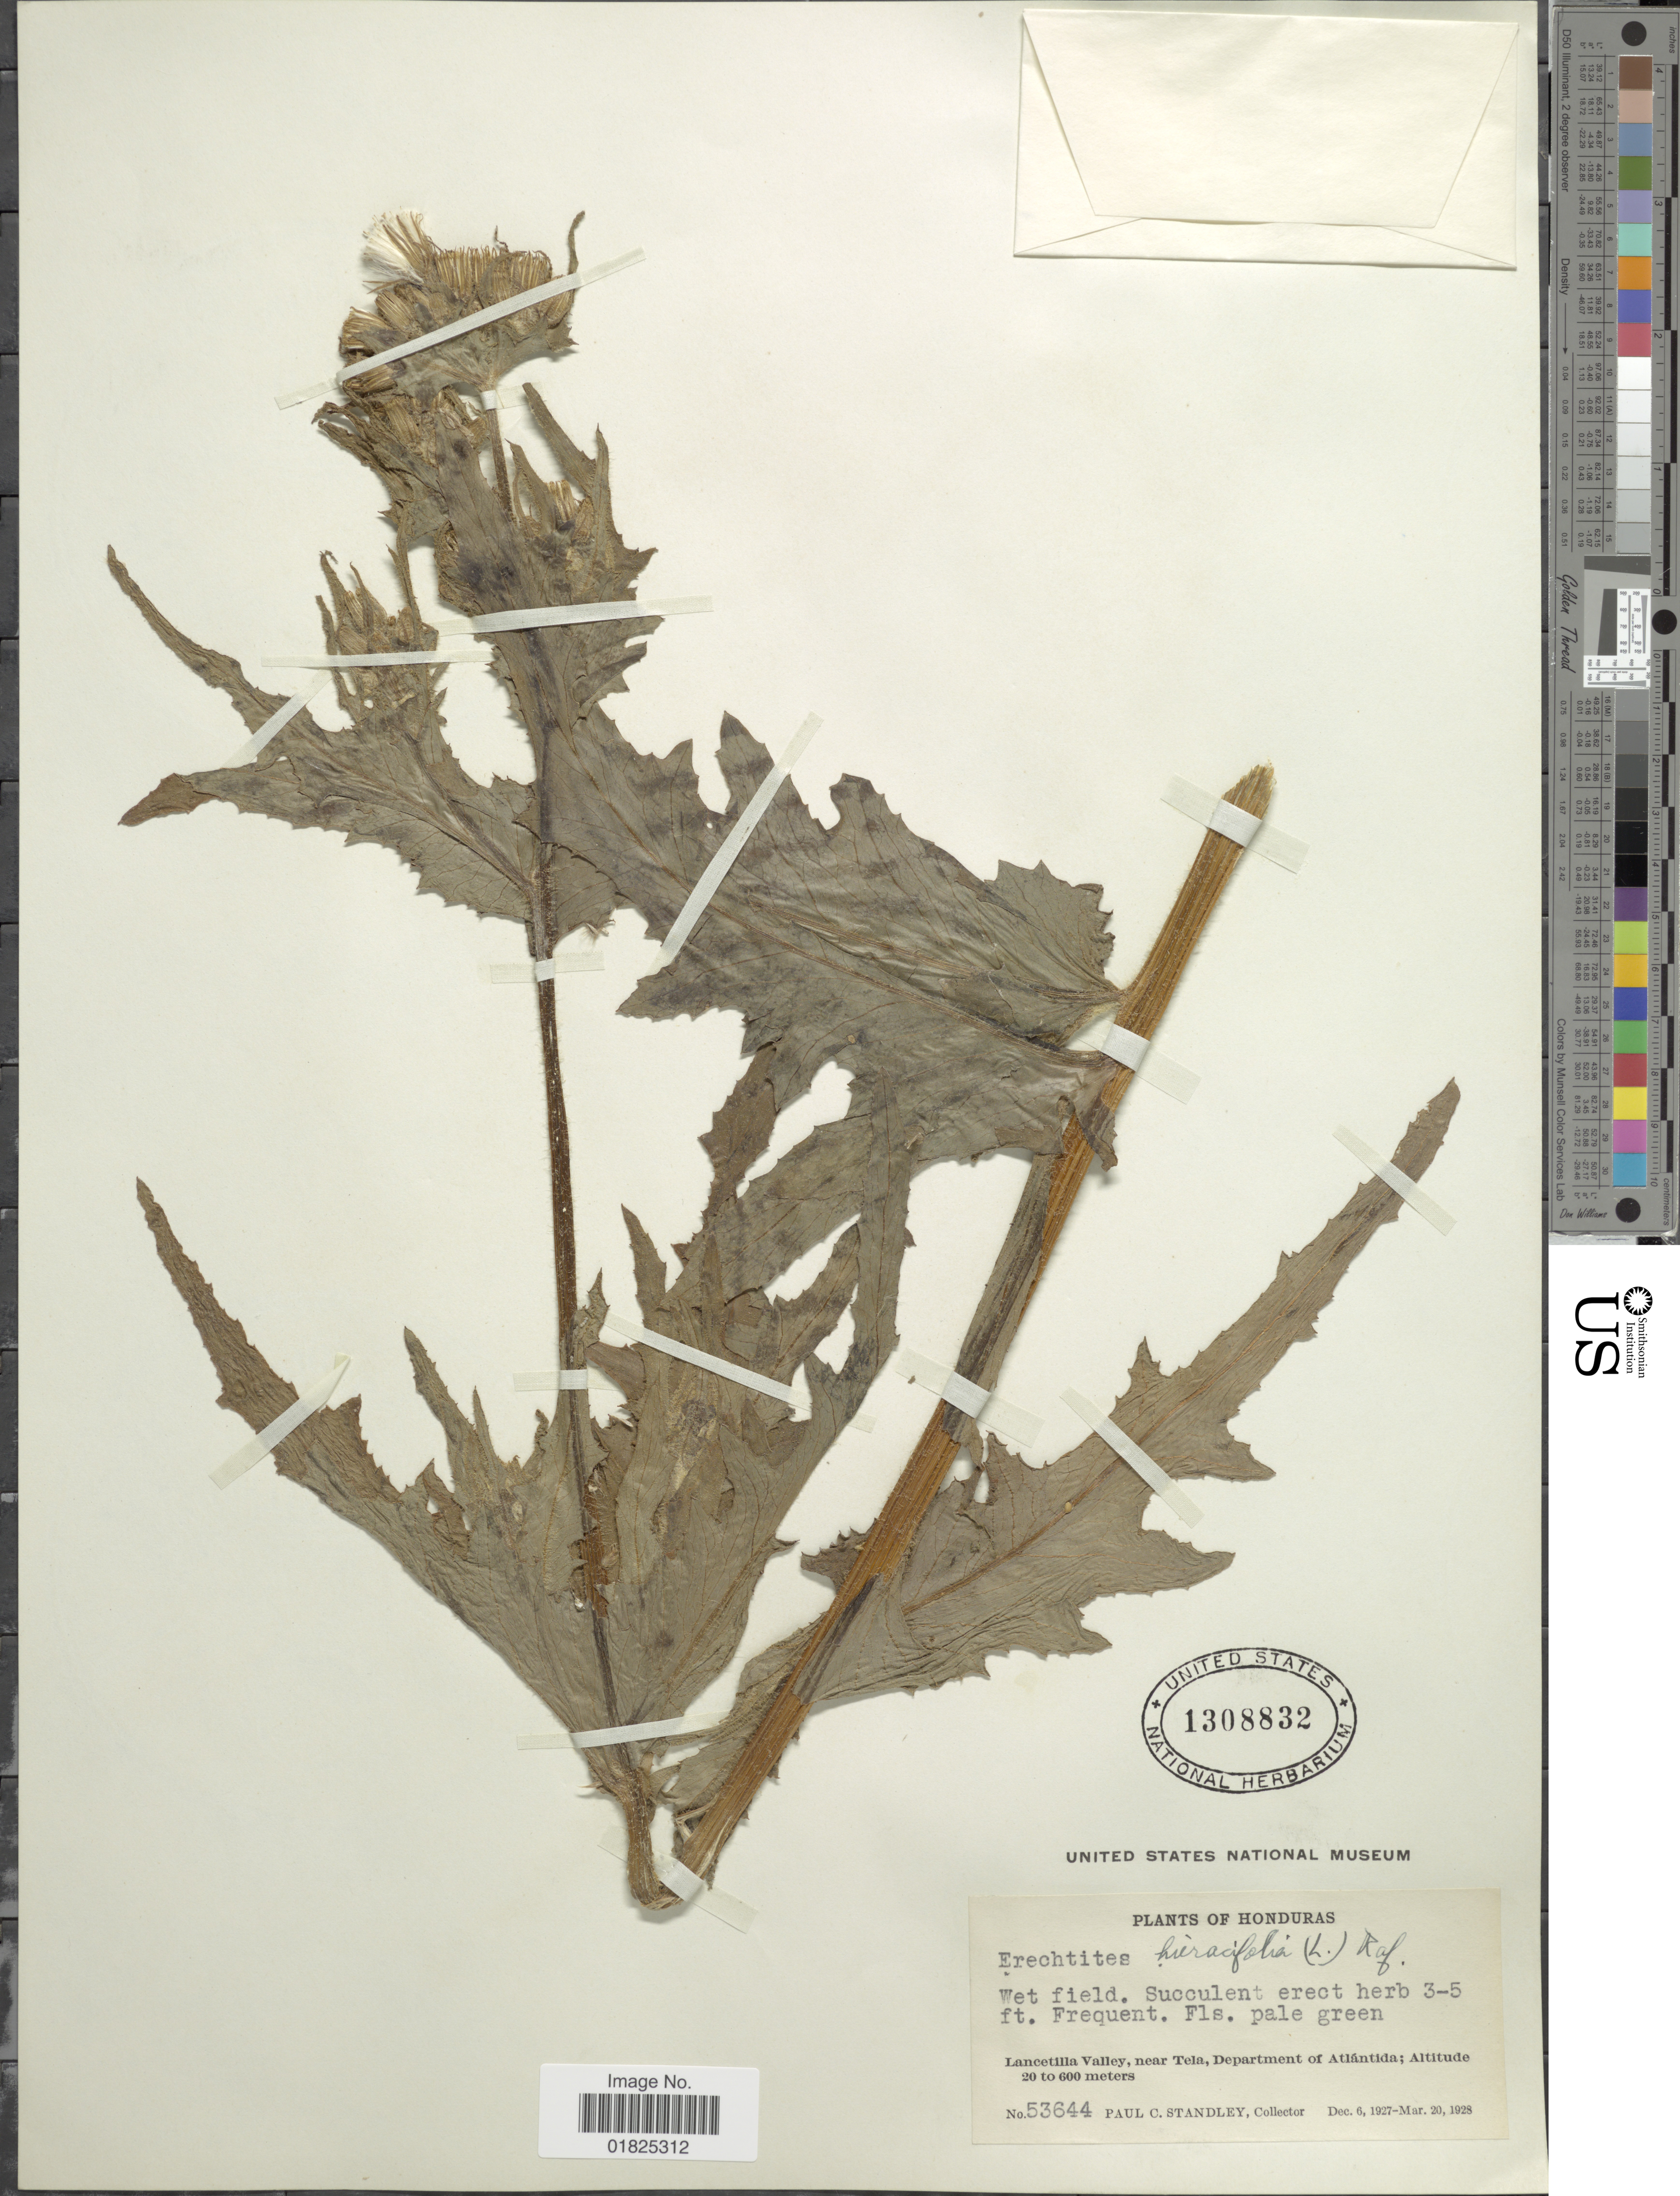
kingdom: Plantae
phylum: Tracheophyta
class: Magnoliopsida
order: Asterales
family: Asteraceae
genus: Erechtites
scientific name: Erechtites hieraciifolius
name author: (L.) Raf. ex DC.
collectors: P. C. Standley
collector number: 53644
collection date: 1927-12-06/1928-03-20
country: Honduras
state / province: Atlántida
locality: Lancetilla Valley, near Tela,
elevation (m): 20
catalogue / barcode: US 1308832